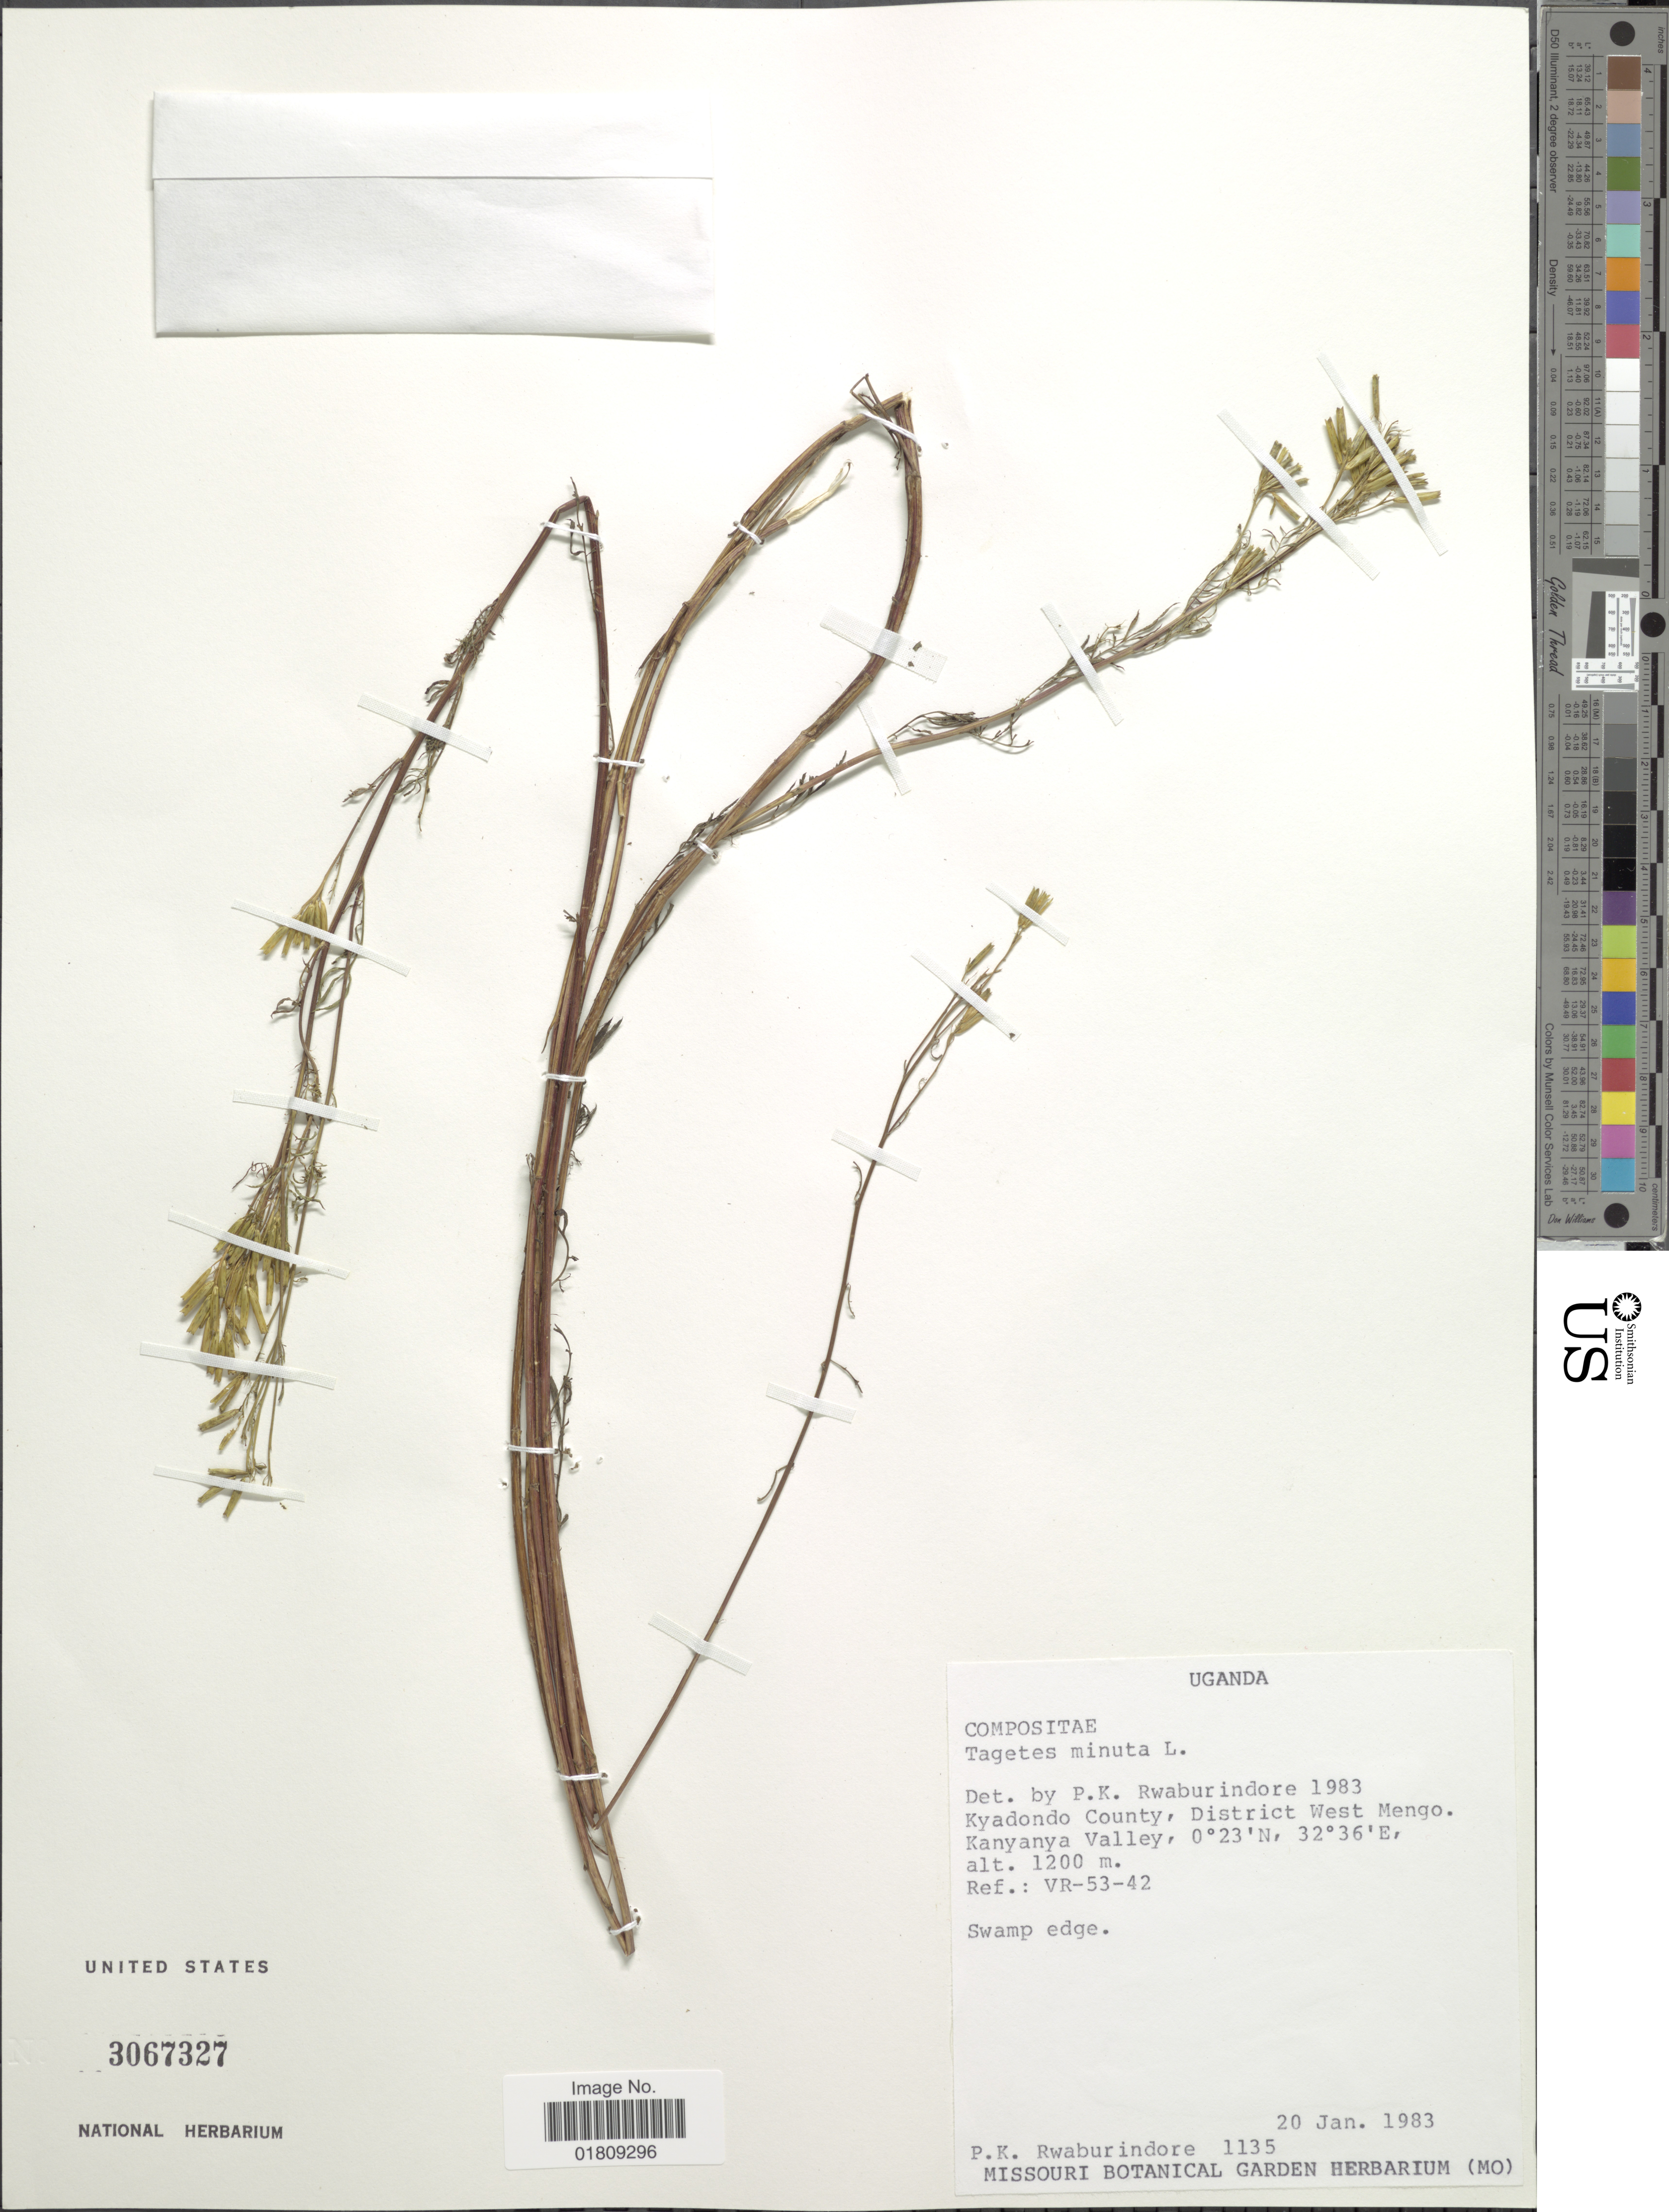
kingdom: Plantae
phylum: Tracheophyta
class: Magnoliopsida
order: Asterales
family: Asteraceae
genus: Tagetes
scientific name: Tagetes minuta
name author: L.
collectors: P. Rwaburindore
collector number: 1135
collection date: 1983-01-20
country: Uganda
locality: Kadondo County, District West Mengo., Kanyanyan Valley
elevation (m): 1200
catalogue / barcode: US 3067327